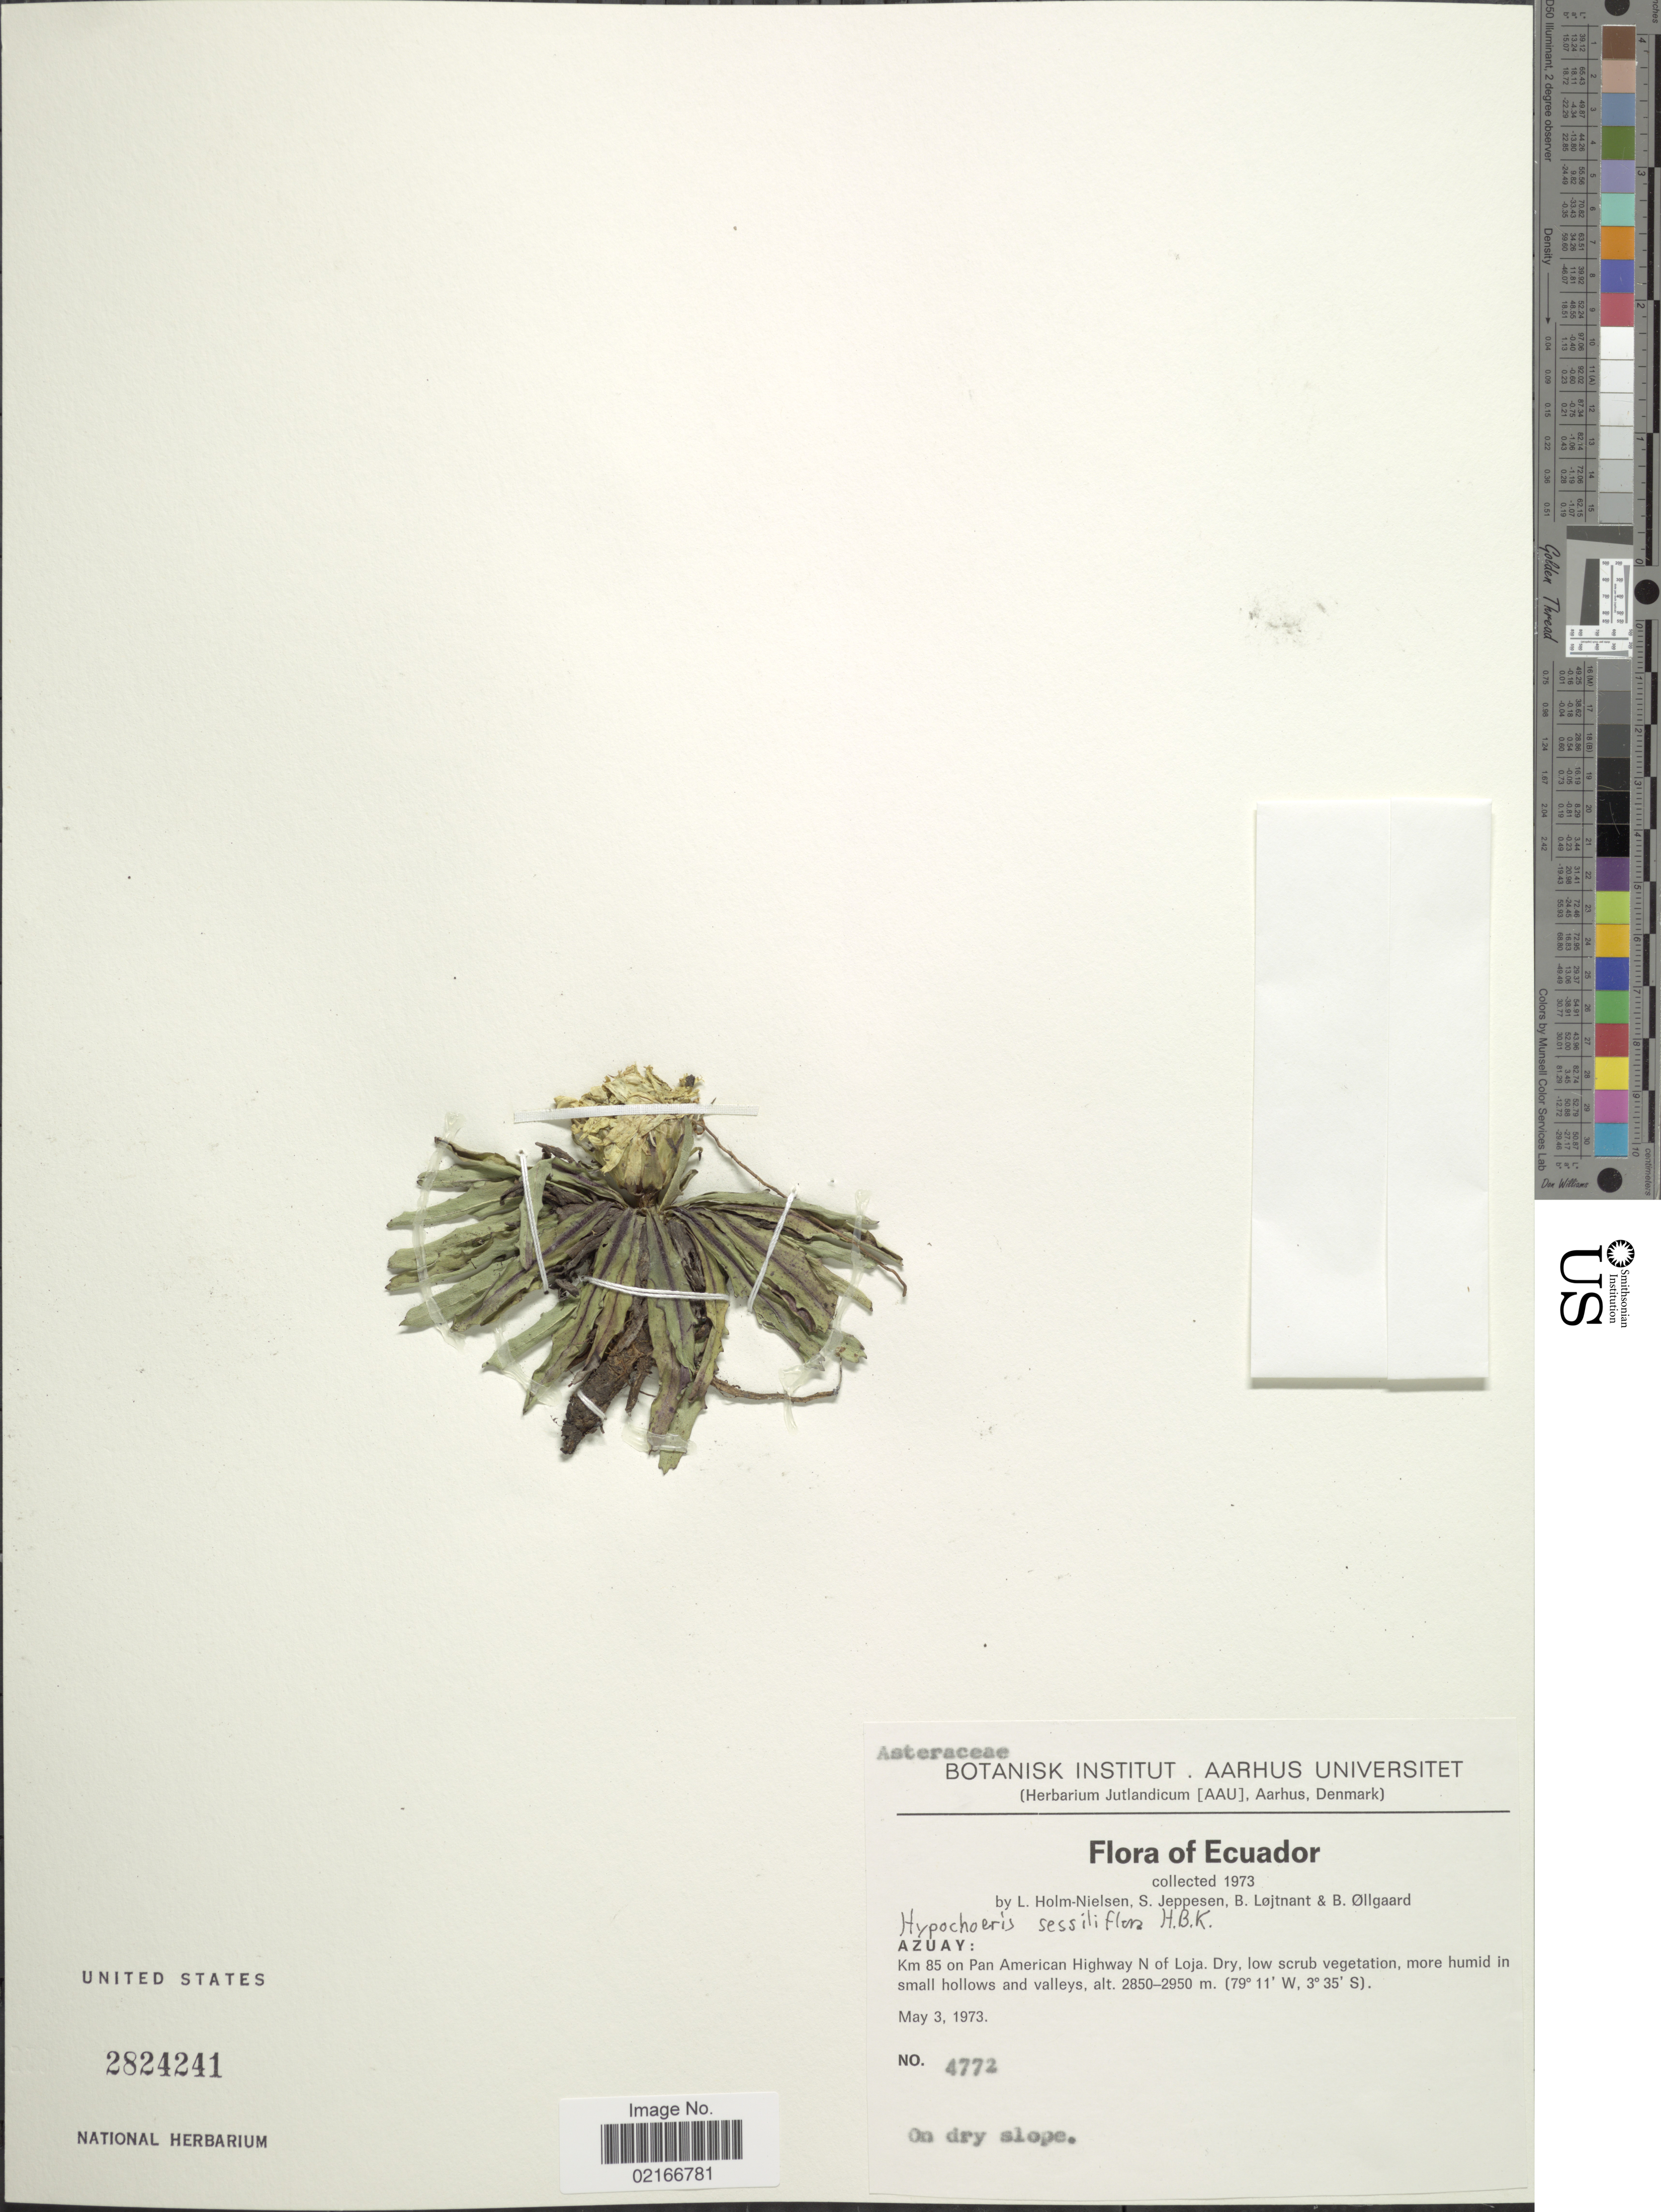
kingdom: Plantae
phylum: Tracheophyta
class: Magnoliopsida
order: Asterales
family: Asteraceae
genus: Hypochaeris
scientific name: Hypochaeris sessiflora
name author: Kunth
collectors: L. B. Holm-Nielsen, S. Jeppesen, B. Löjtnant & B. Øllgaard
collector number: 4772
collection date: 1973-05-03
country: Ecuador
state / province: Azuay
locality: Km 85 on Pan American Highway N of Loja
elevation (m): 2850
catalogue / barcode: US 2824241